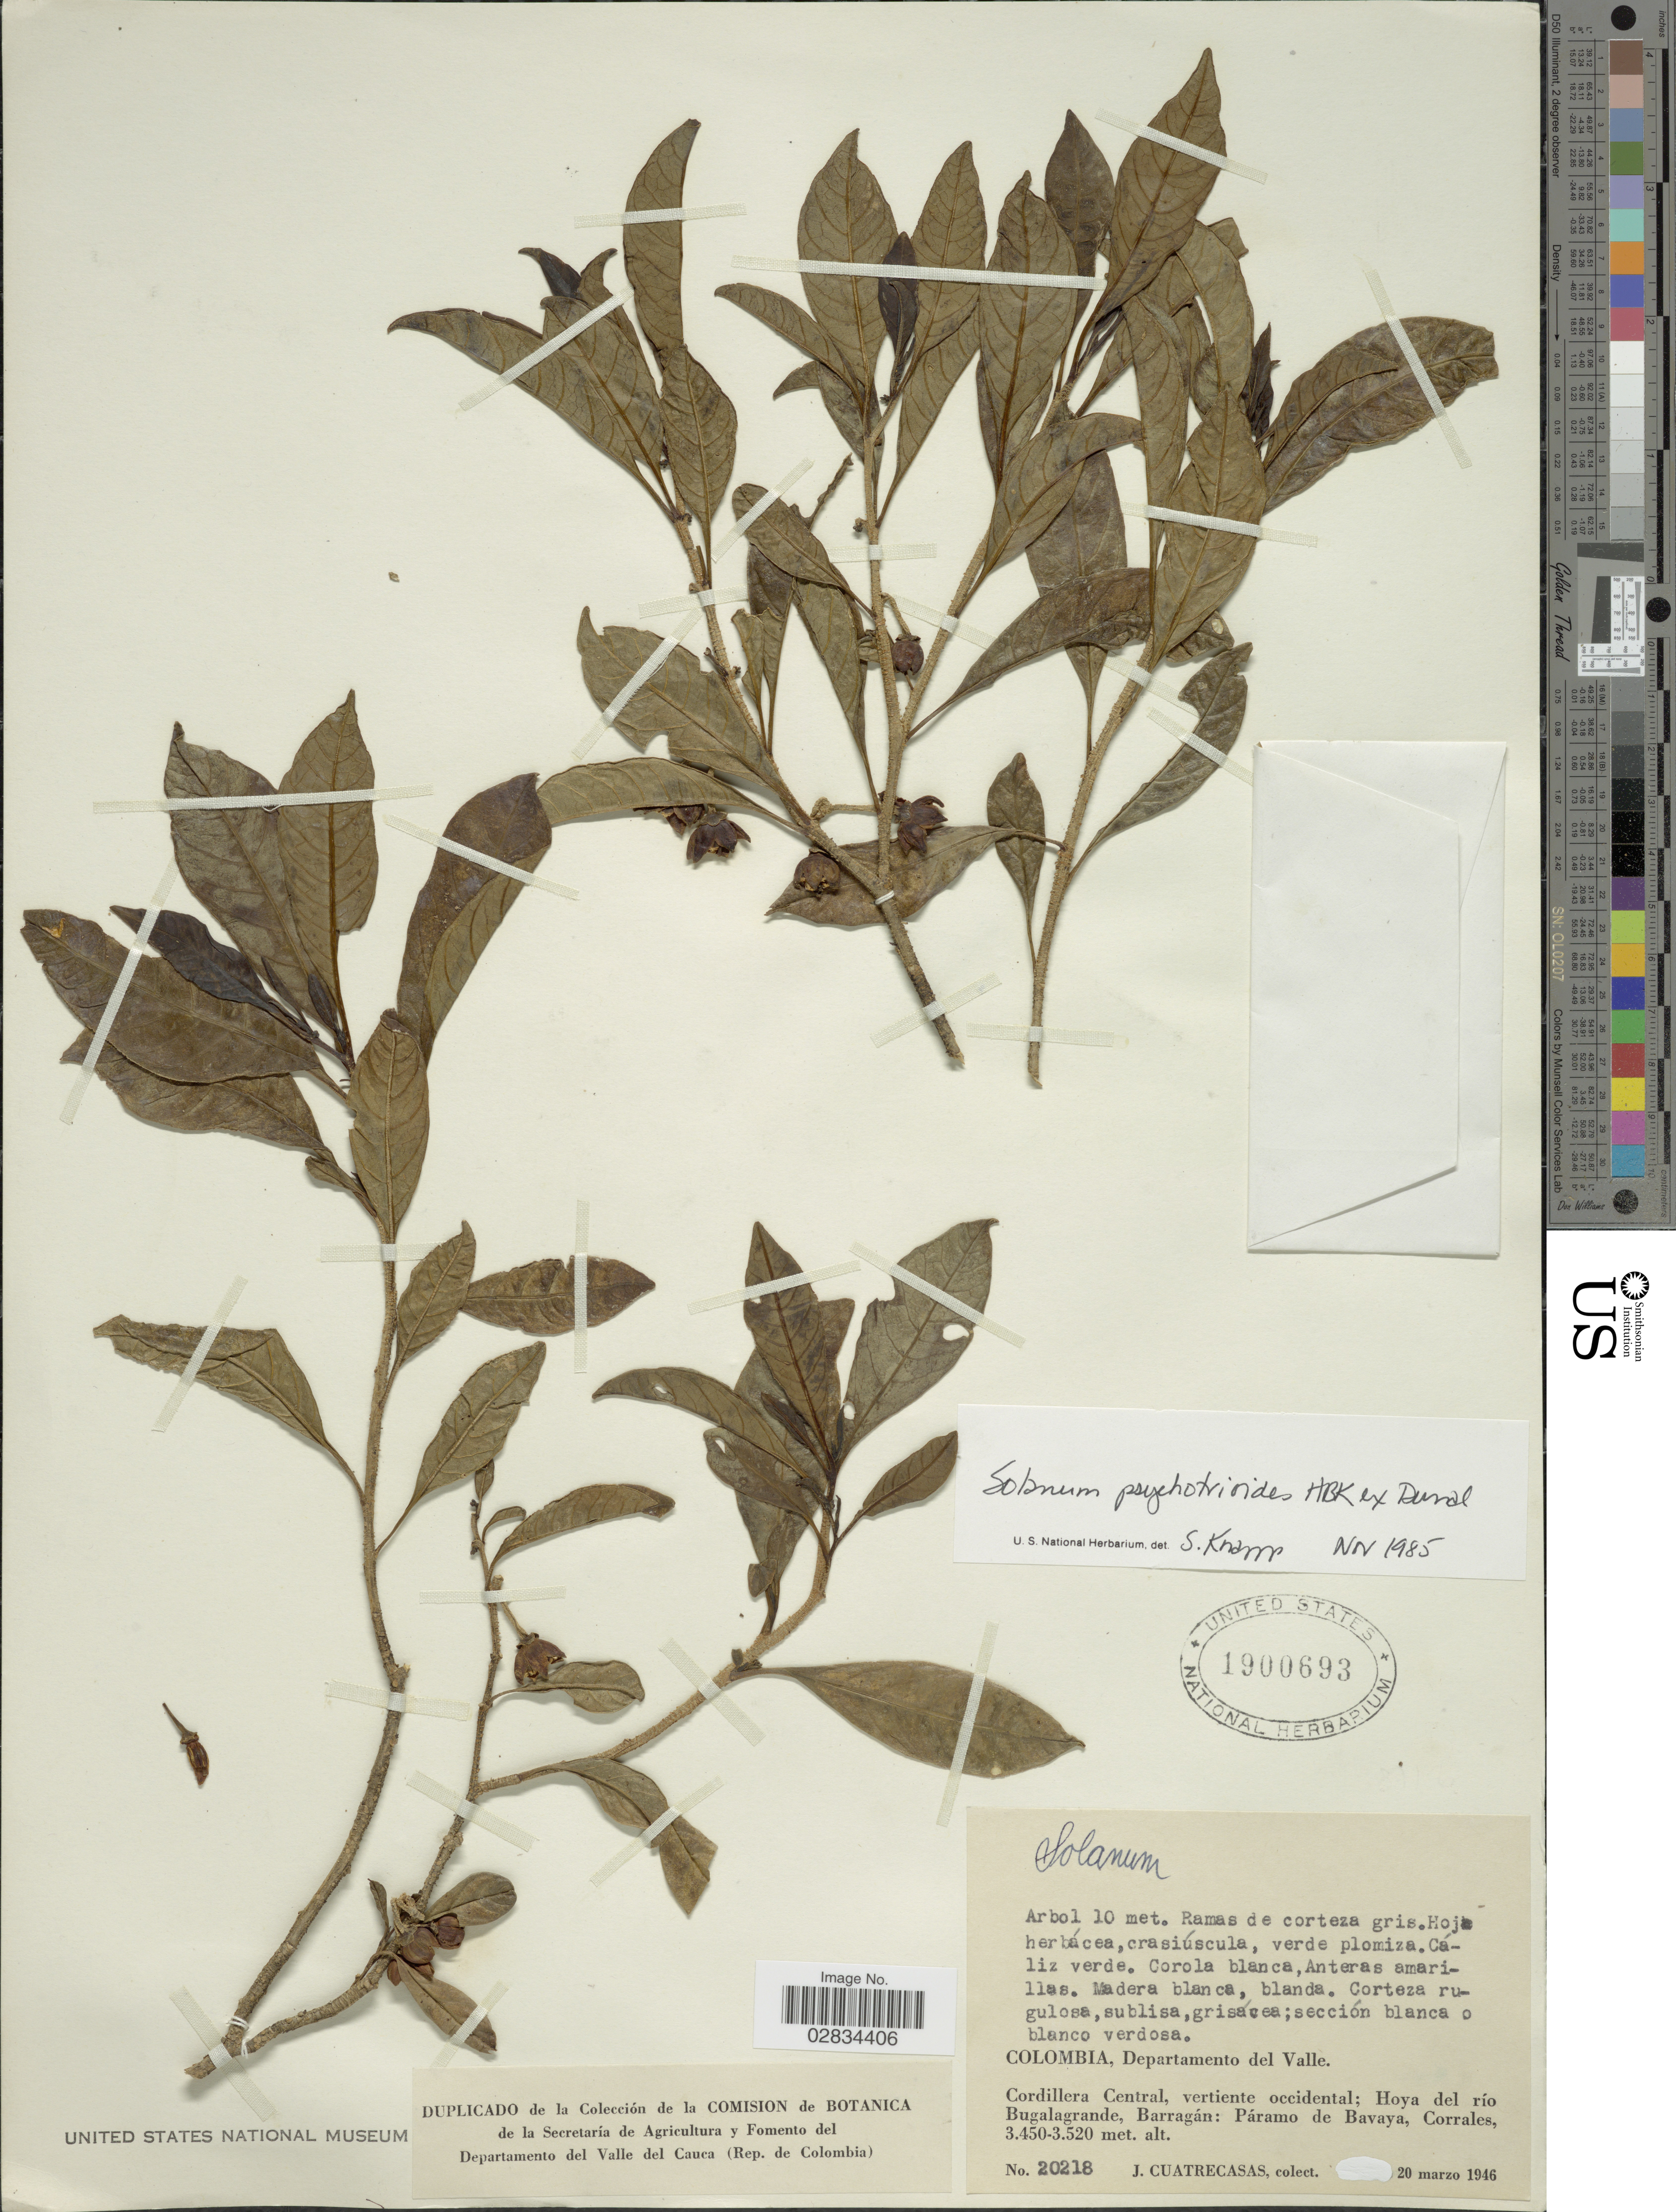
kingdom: Plantae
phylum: Tracheophyta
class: Magnoliopsida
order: Solanales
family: Solanaceae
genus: Solanum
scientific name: Solanum psychotrioides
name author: Dunal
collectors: J. Cuatrecasas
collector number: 20218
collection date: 1946-03-20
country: Colombia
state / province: Valle del Cauca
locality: Departamento del Valle. Cordillera Central, vertiente occidental; Hoya del río Bugalagrande, Barragán: Páramo de Bavaya, Corrales.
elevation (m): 3450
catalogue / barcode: US 1900693